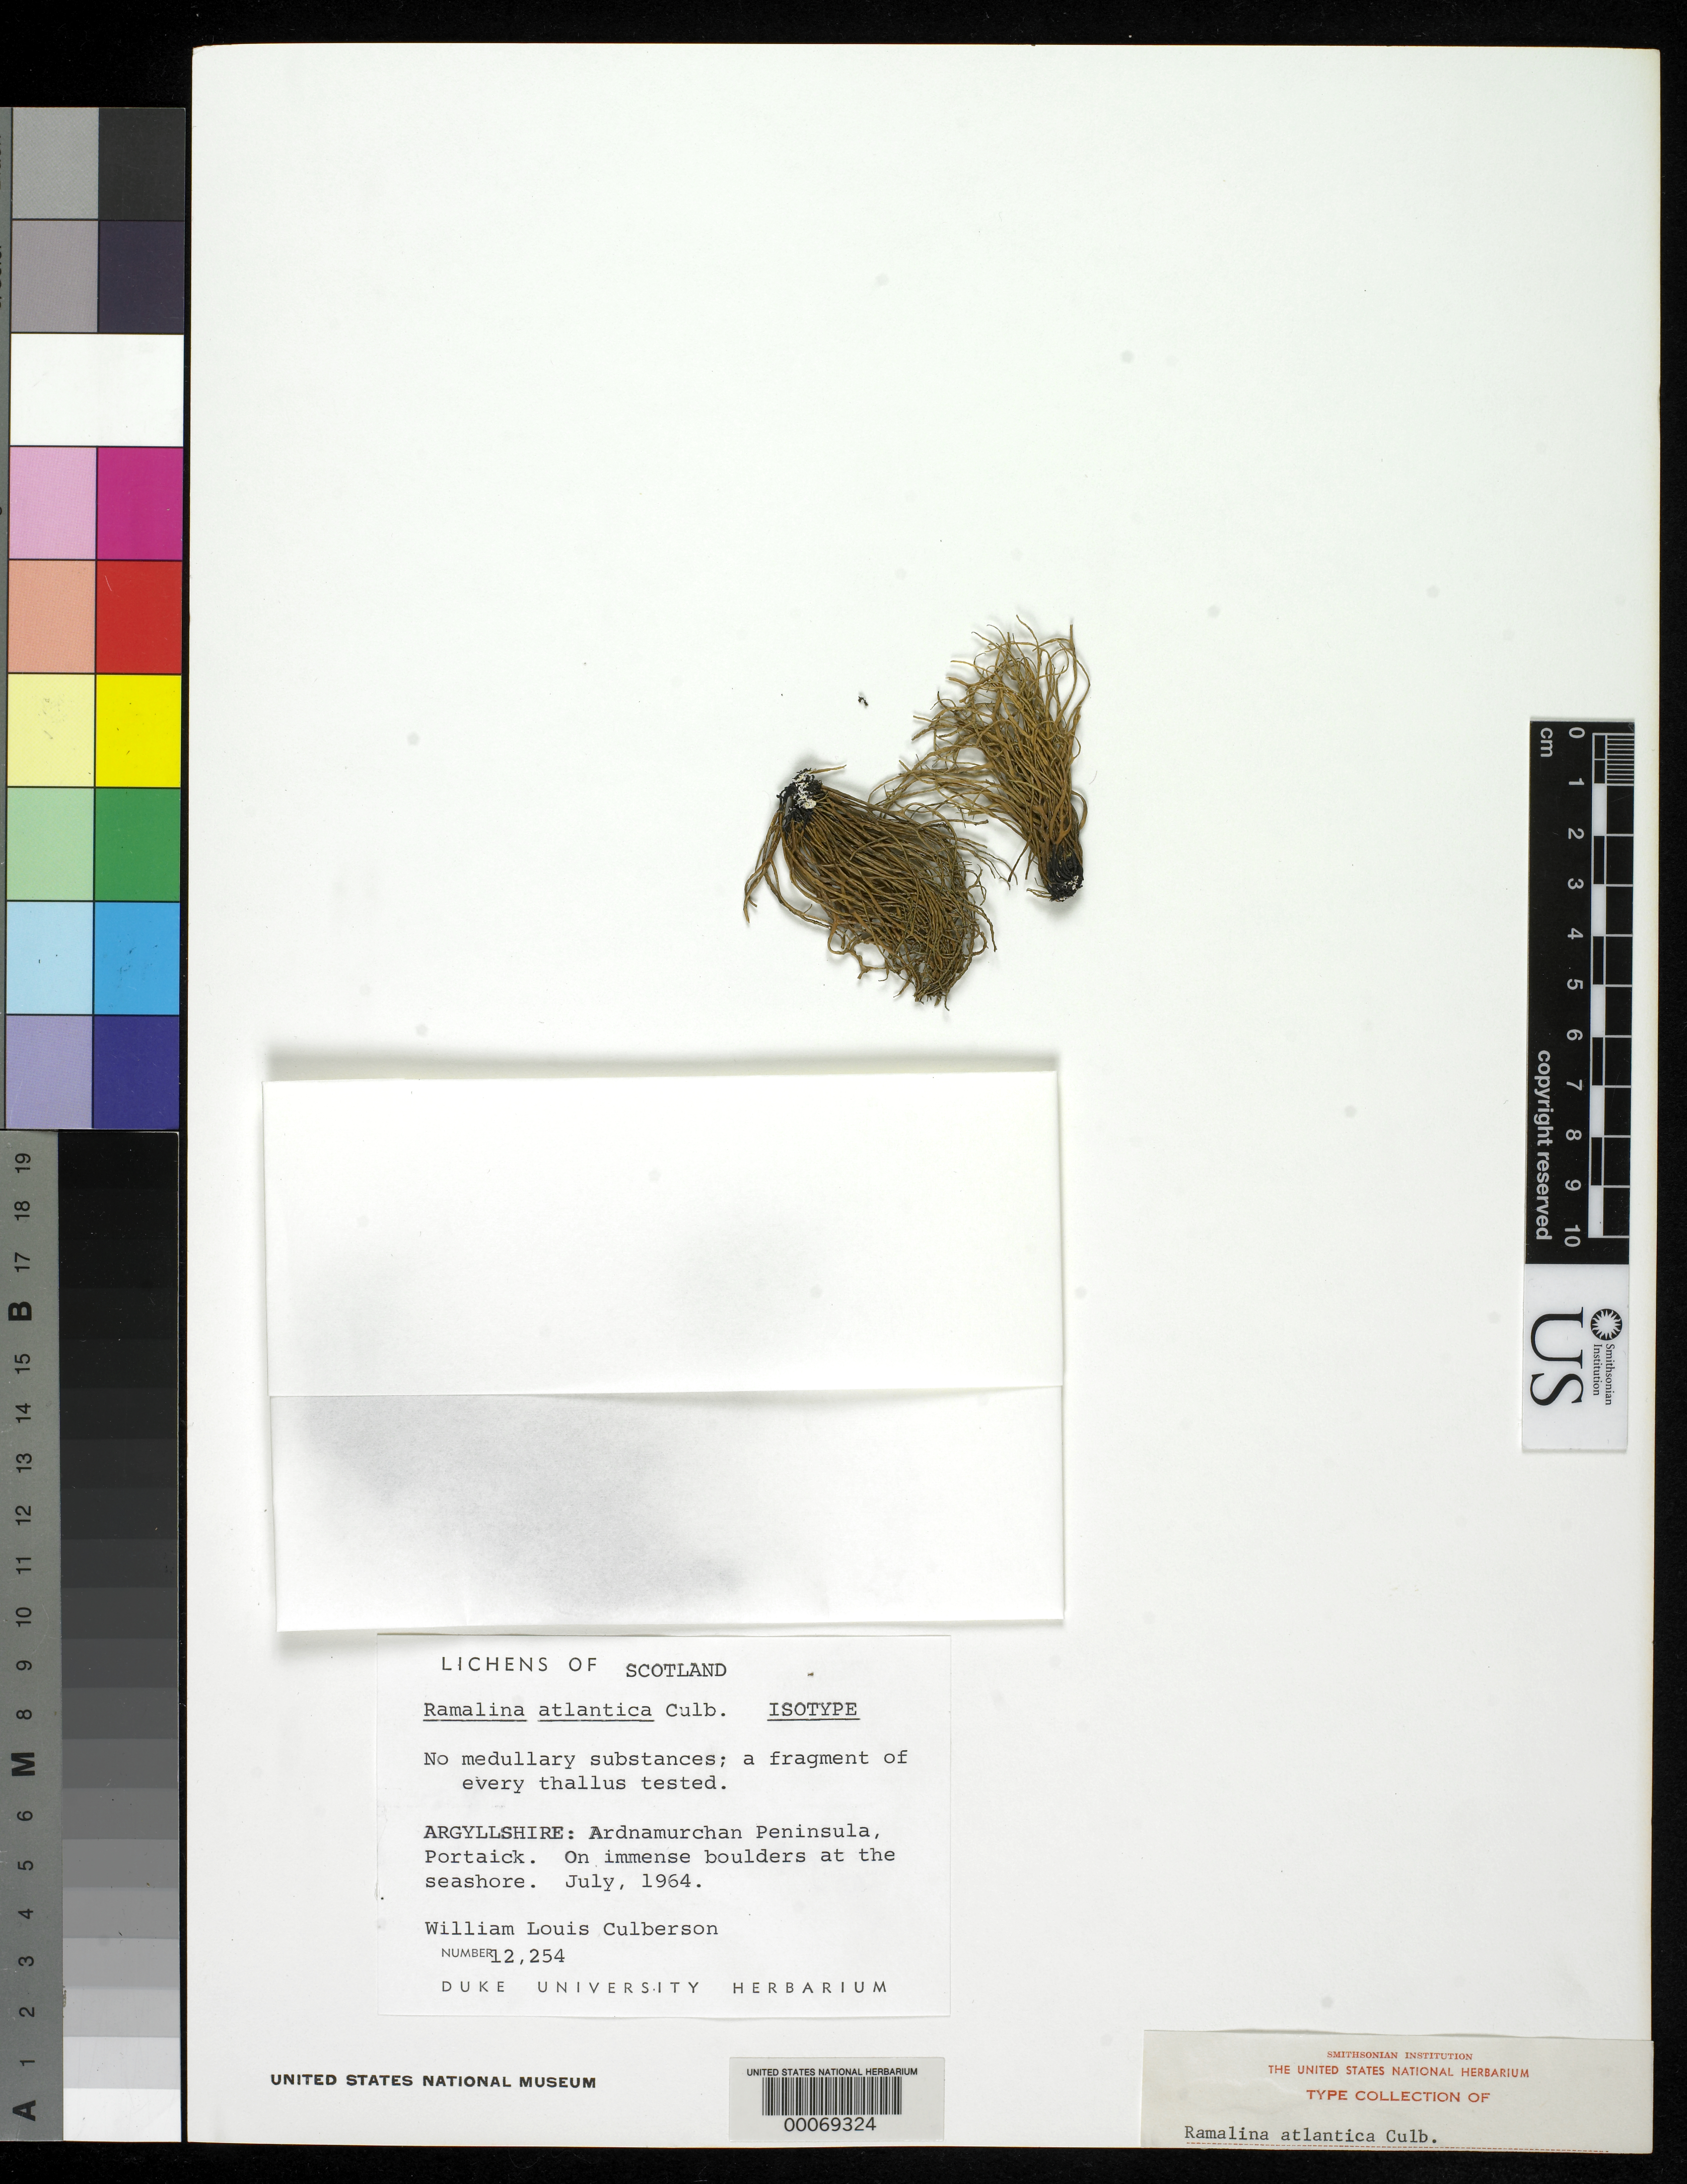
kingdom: Fungi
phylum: Ascomycota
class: Lecanoromycetes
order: Lecanorales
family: Ramalinaceae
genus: Ramalina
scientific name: Ramalina atlantica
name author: W.L. Culb.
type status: Isotype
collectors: W. Culberson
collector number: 12254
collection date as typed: Jul 1964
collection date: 1964-07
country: United Kingdom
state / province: Scotland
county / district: Argyll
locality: Ardnamurchan Peninsula, Portaick.